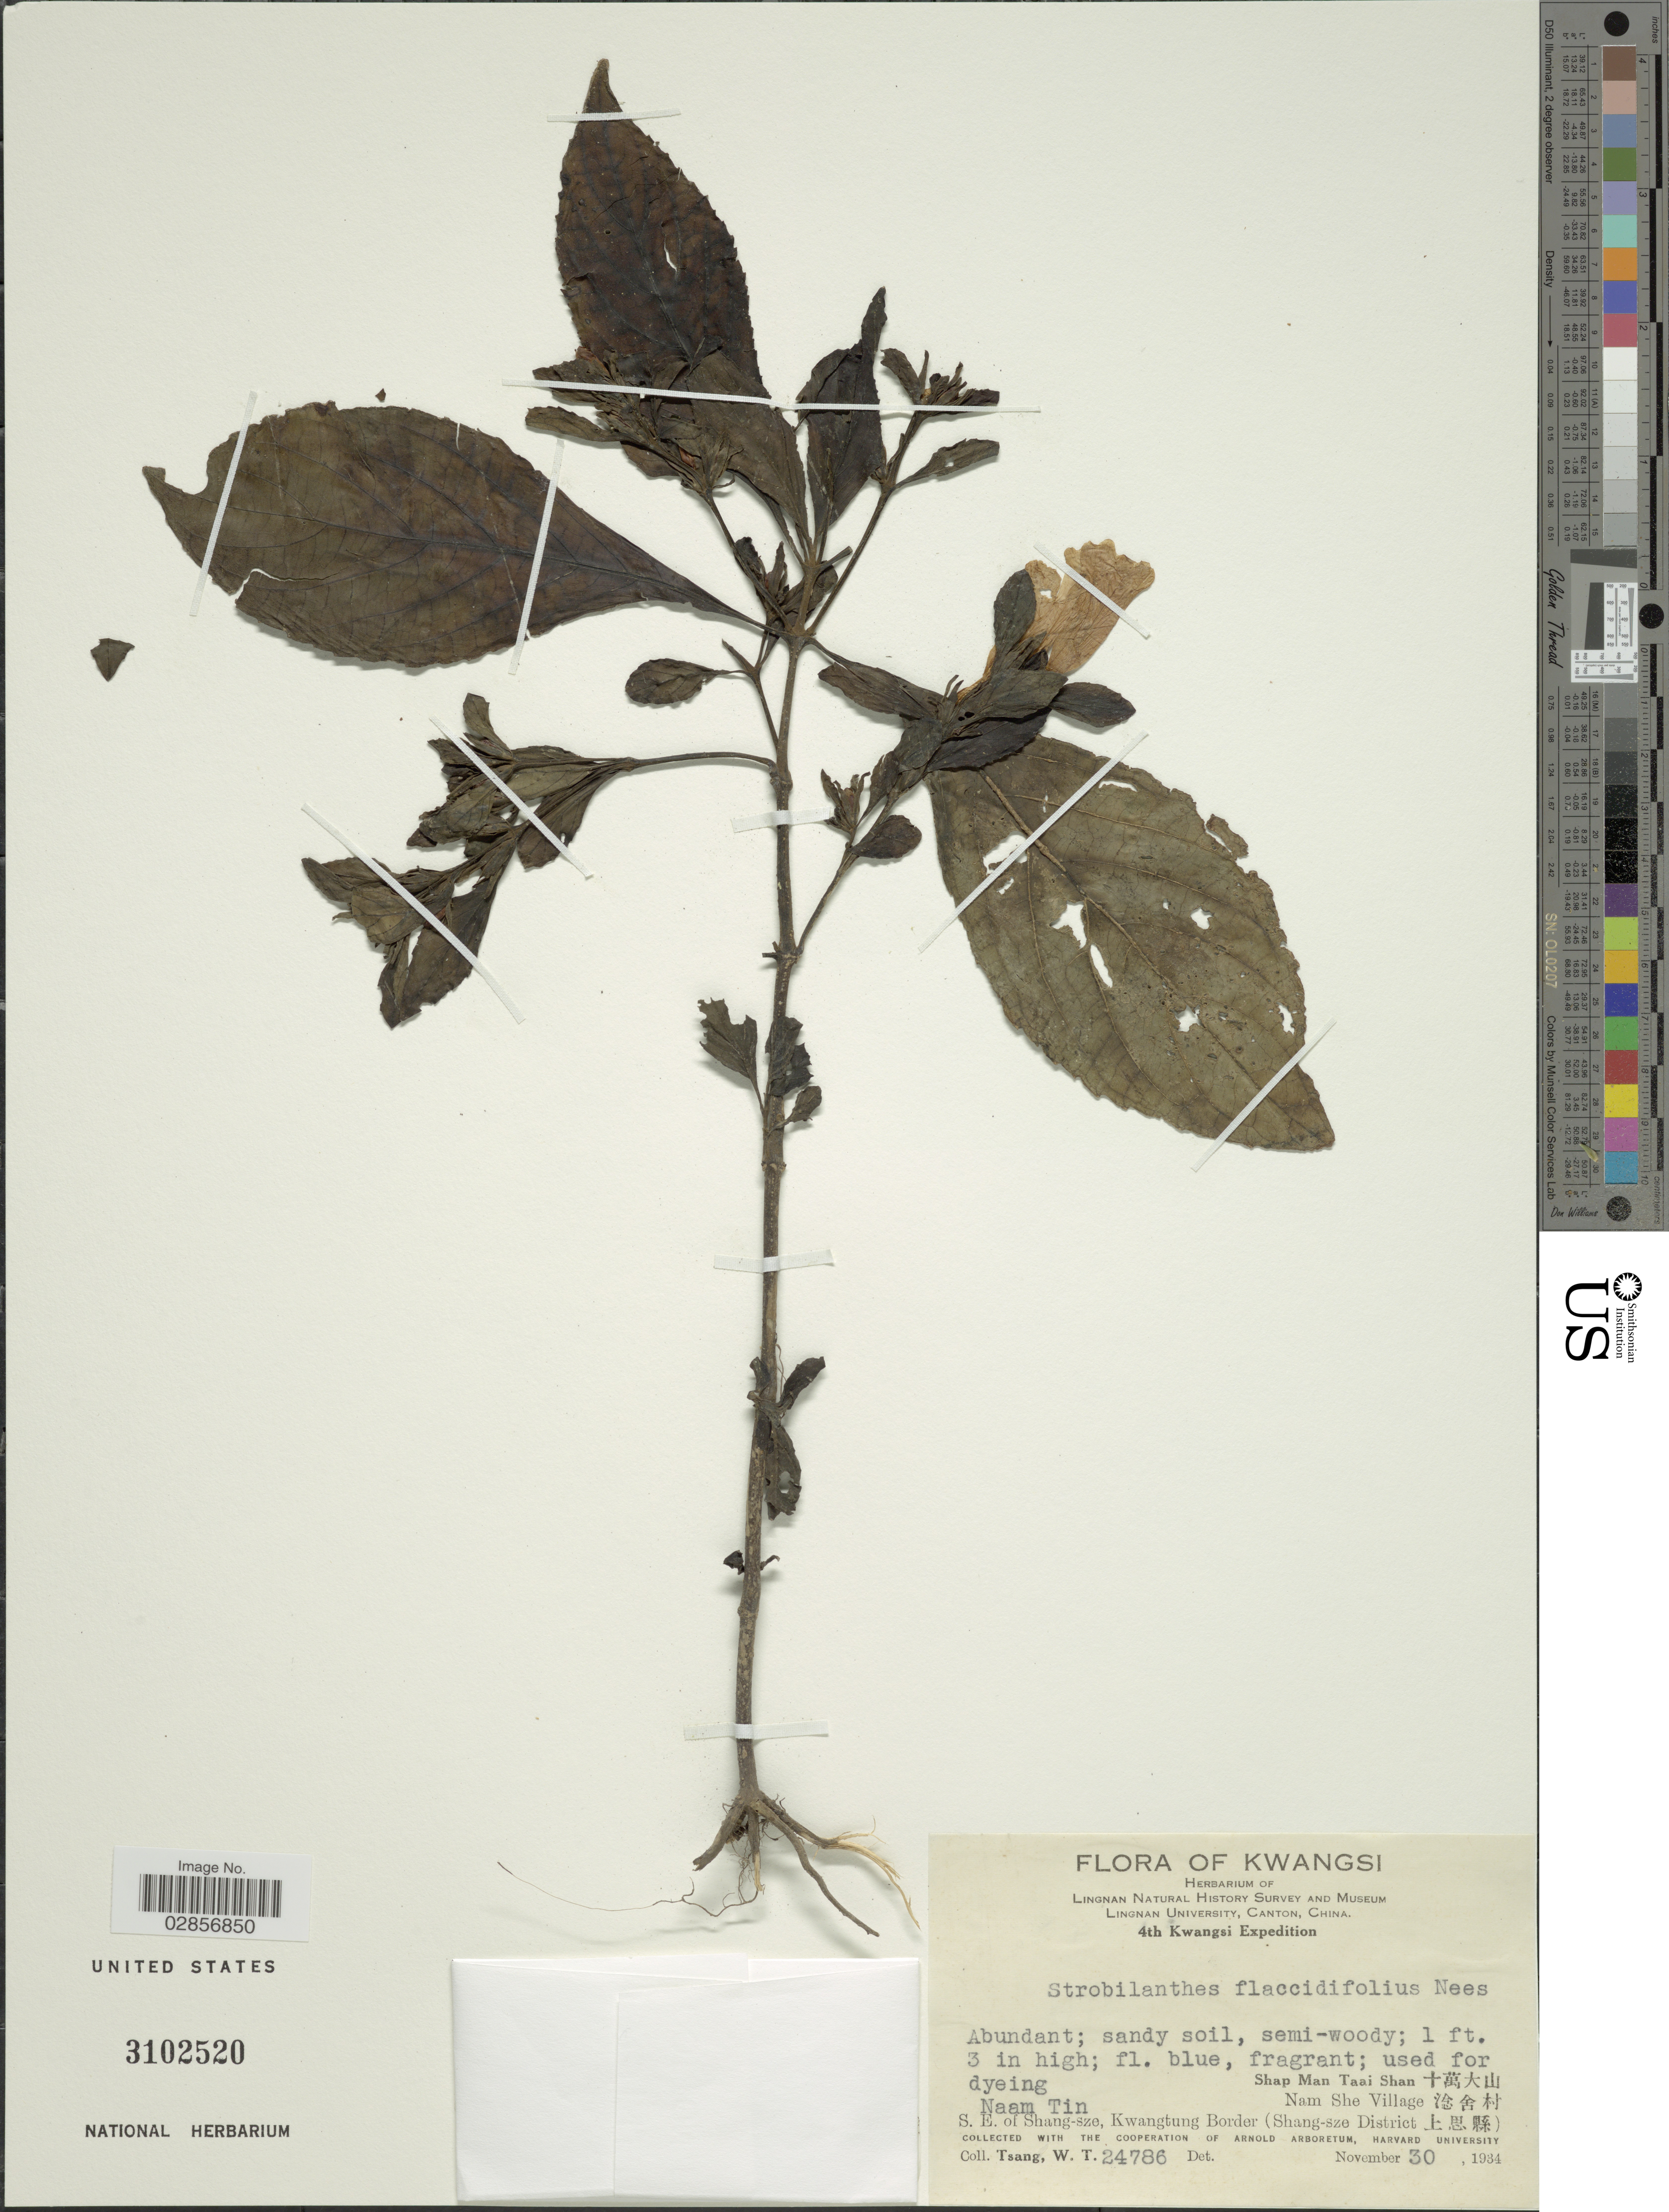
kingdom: Plantae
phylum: Tracheophyta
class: Magnoliopsida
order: Lamiales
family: Acanthaceae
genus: Baphicacanthus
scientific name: Baphicacanthus cusia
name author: (Nees) Bremek.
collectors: W. T. Tsang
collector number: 24786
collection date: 1934-11-30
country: China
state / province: Guangxi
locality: Kwangsi. Naam tin. Shap Man Taai Shan X. Nam She Village X. S. E. of Shang-sze, Kwangtung Border (Shang-sze District X).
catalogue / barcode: US 3102520